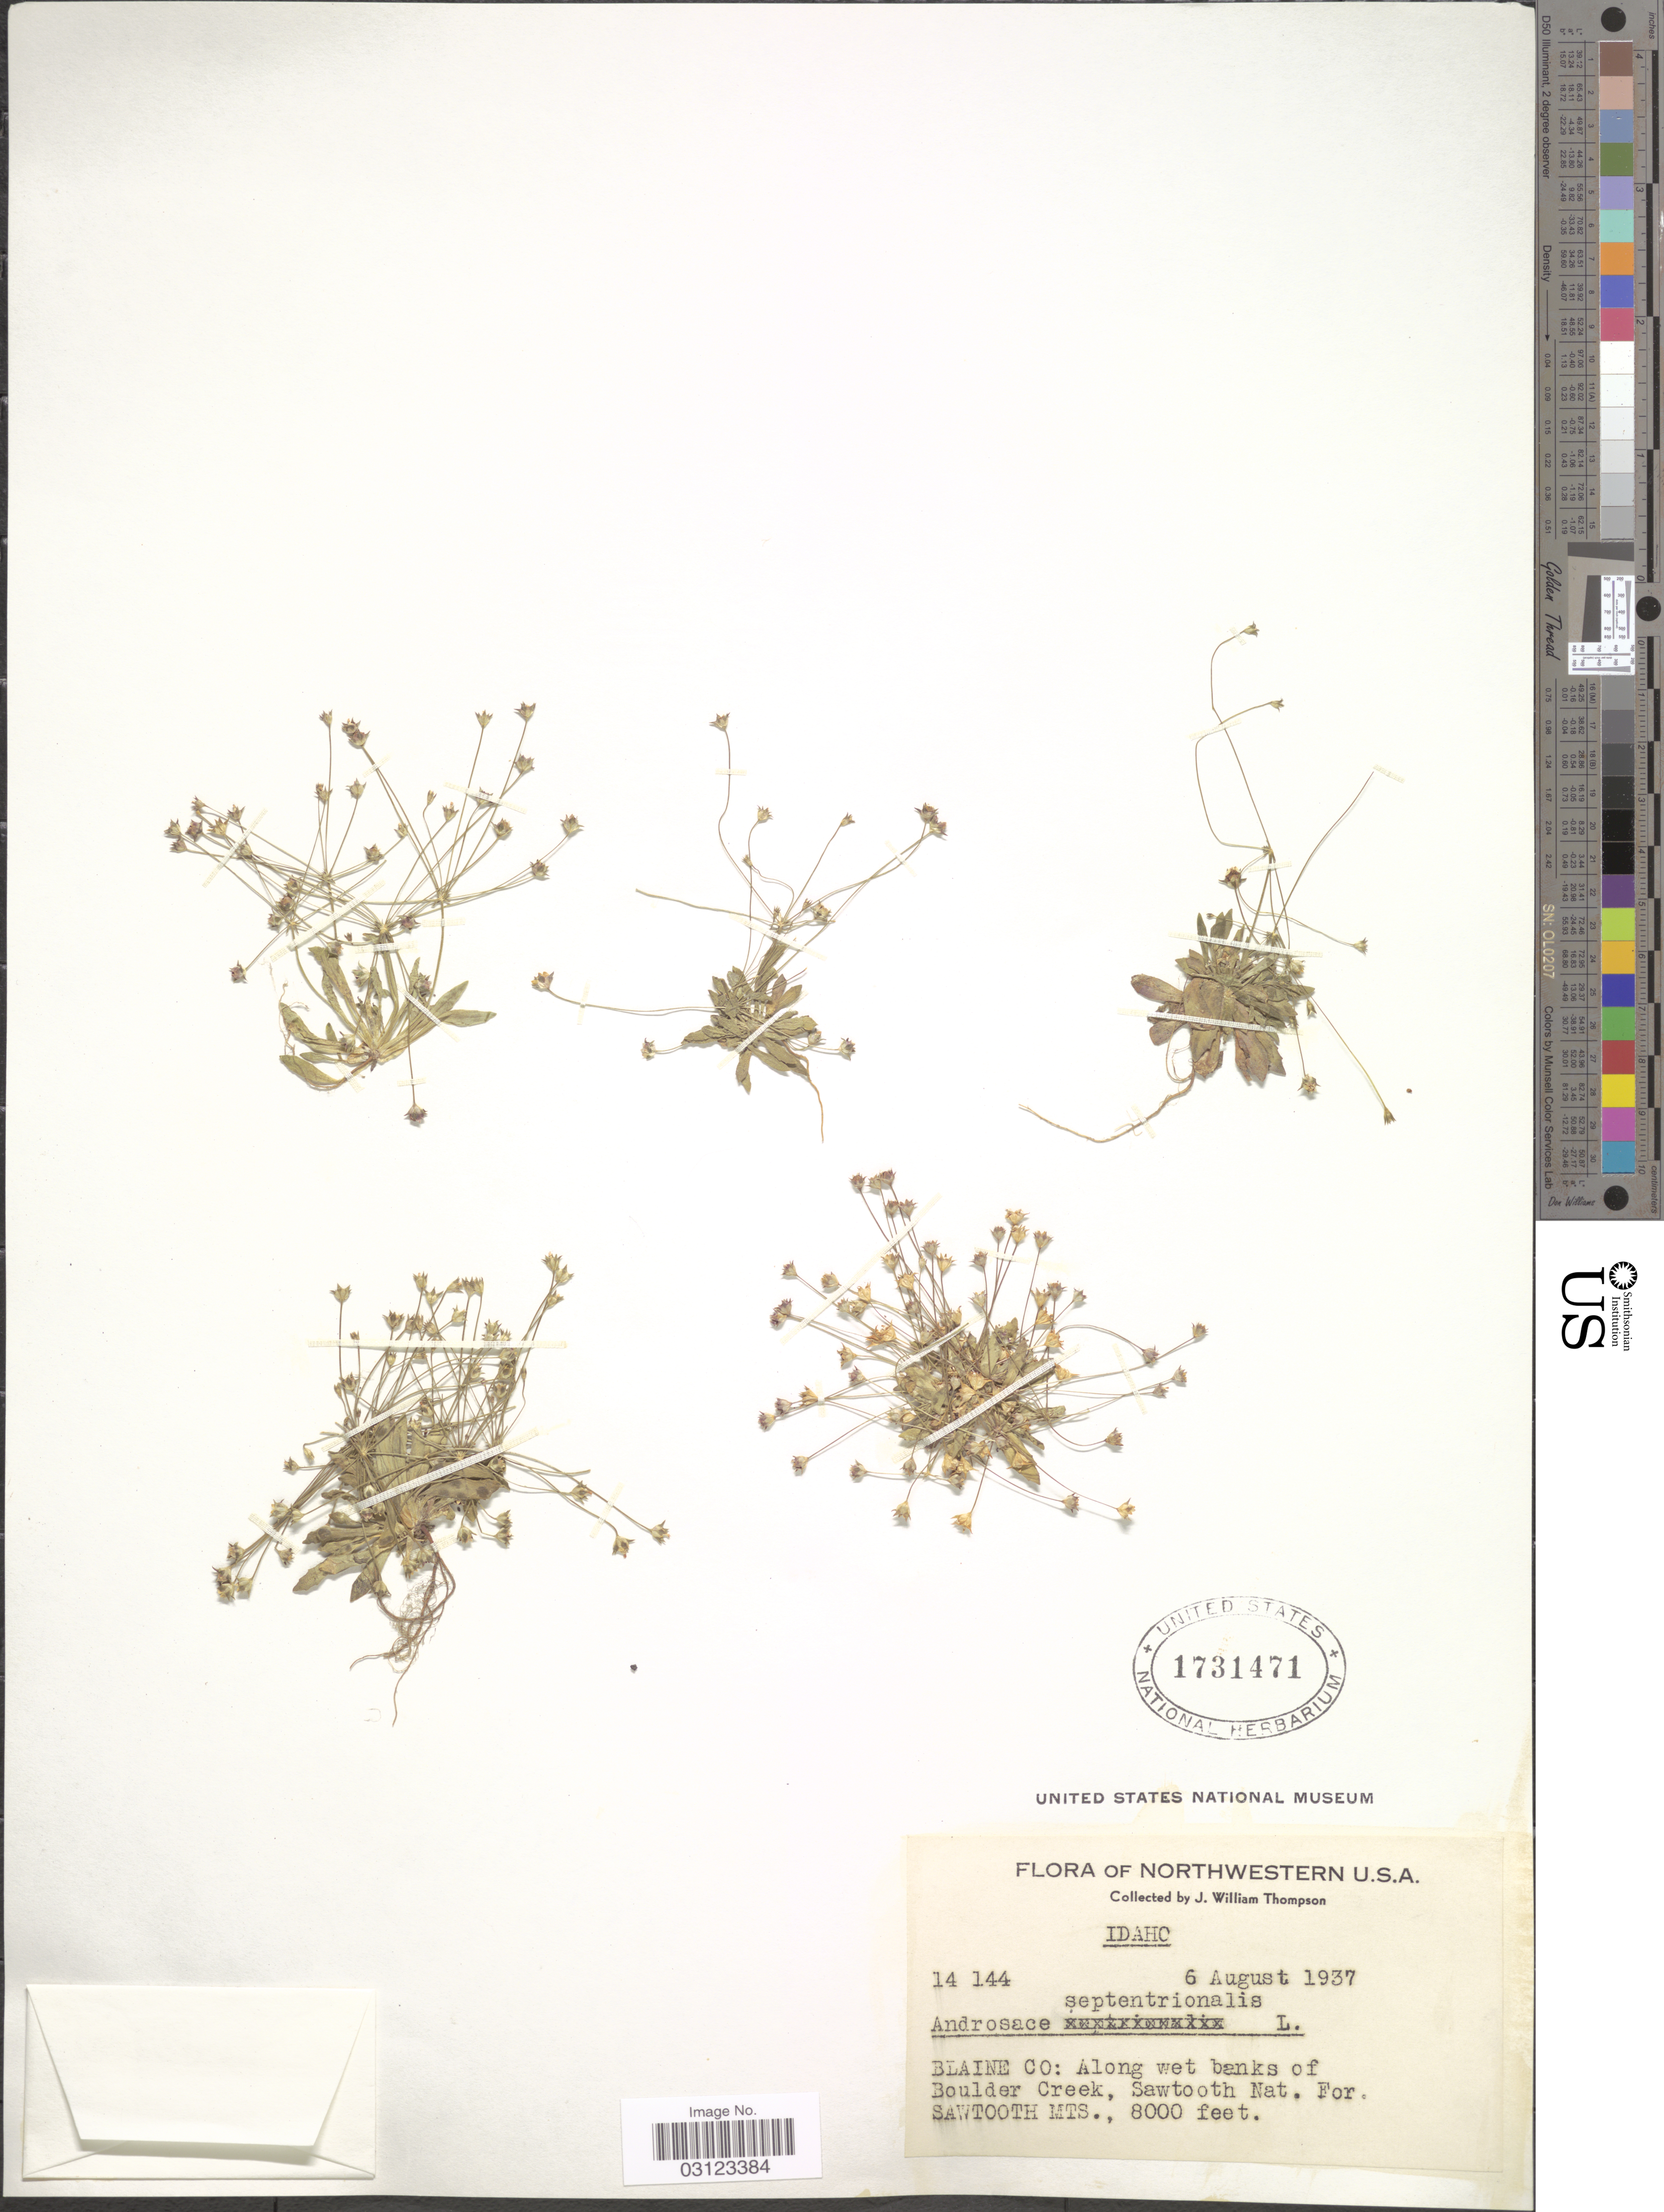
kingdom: Plantae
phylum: Tracheophyta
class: Magnoliopsida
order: Ericales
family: Primulaceae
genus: Androsace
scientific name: Androsace septentrionalis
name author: L.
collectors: J. W. Thompson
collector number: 14144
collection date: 1937-08-06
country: United States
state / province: Idaho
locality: Northwestern U.S.A. Blaine Co: Along wet banks of Boulder Creek, Sawtooth Nat. For. Sawtooth Mts.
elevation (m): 2438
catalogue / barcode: US 1731471